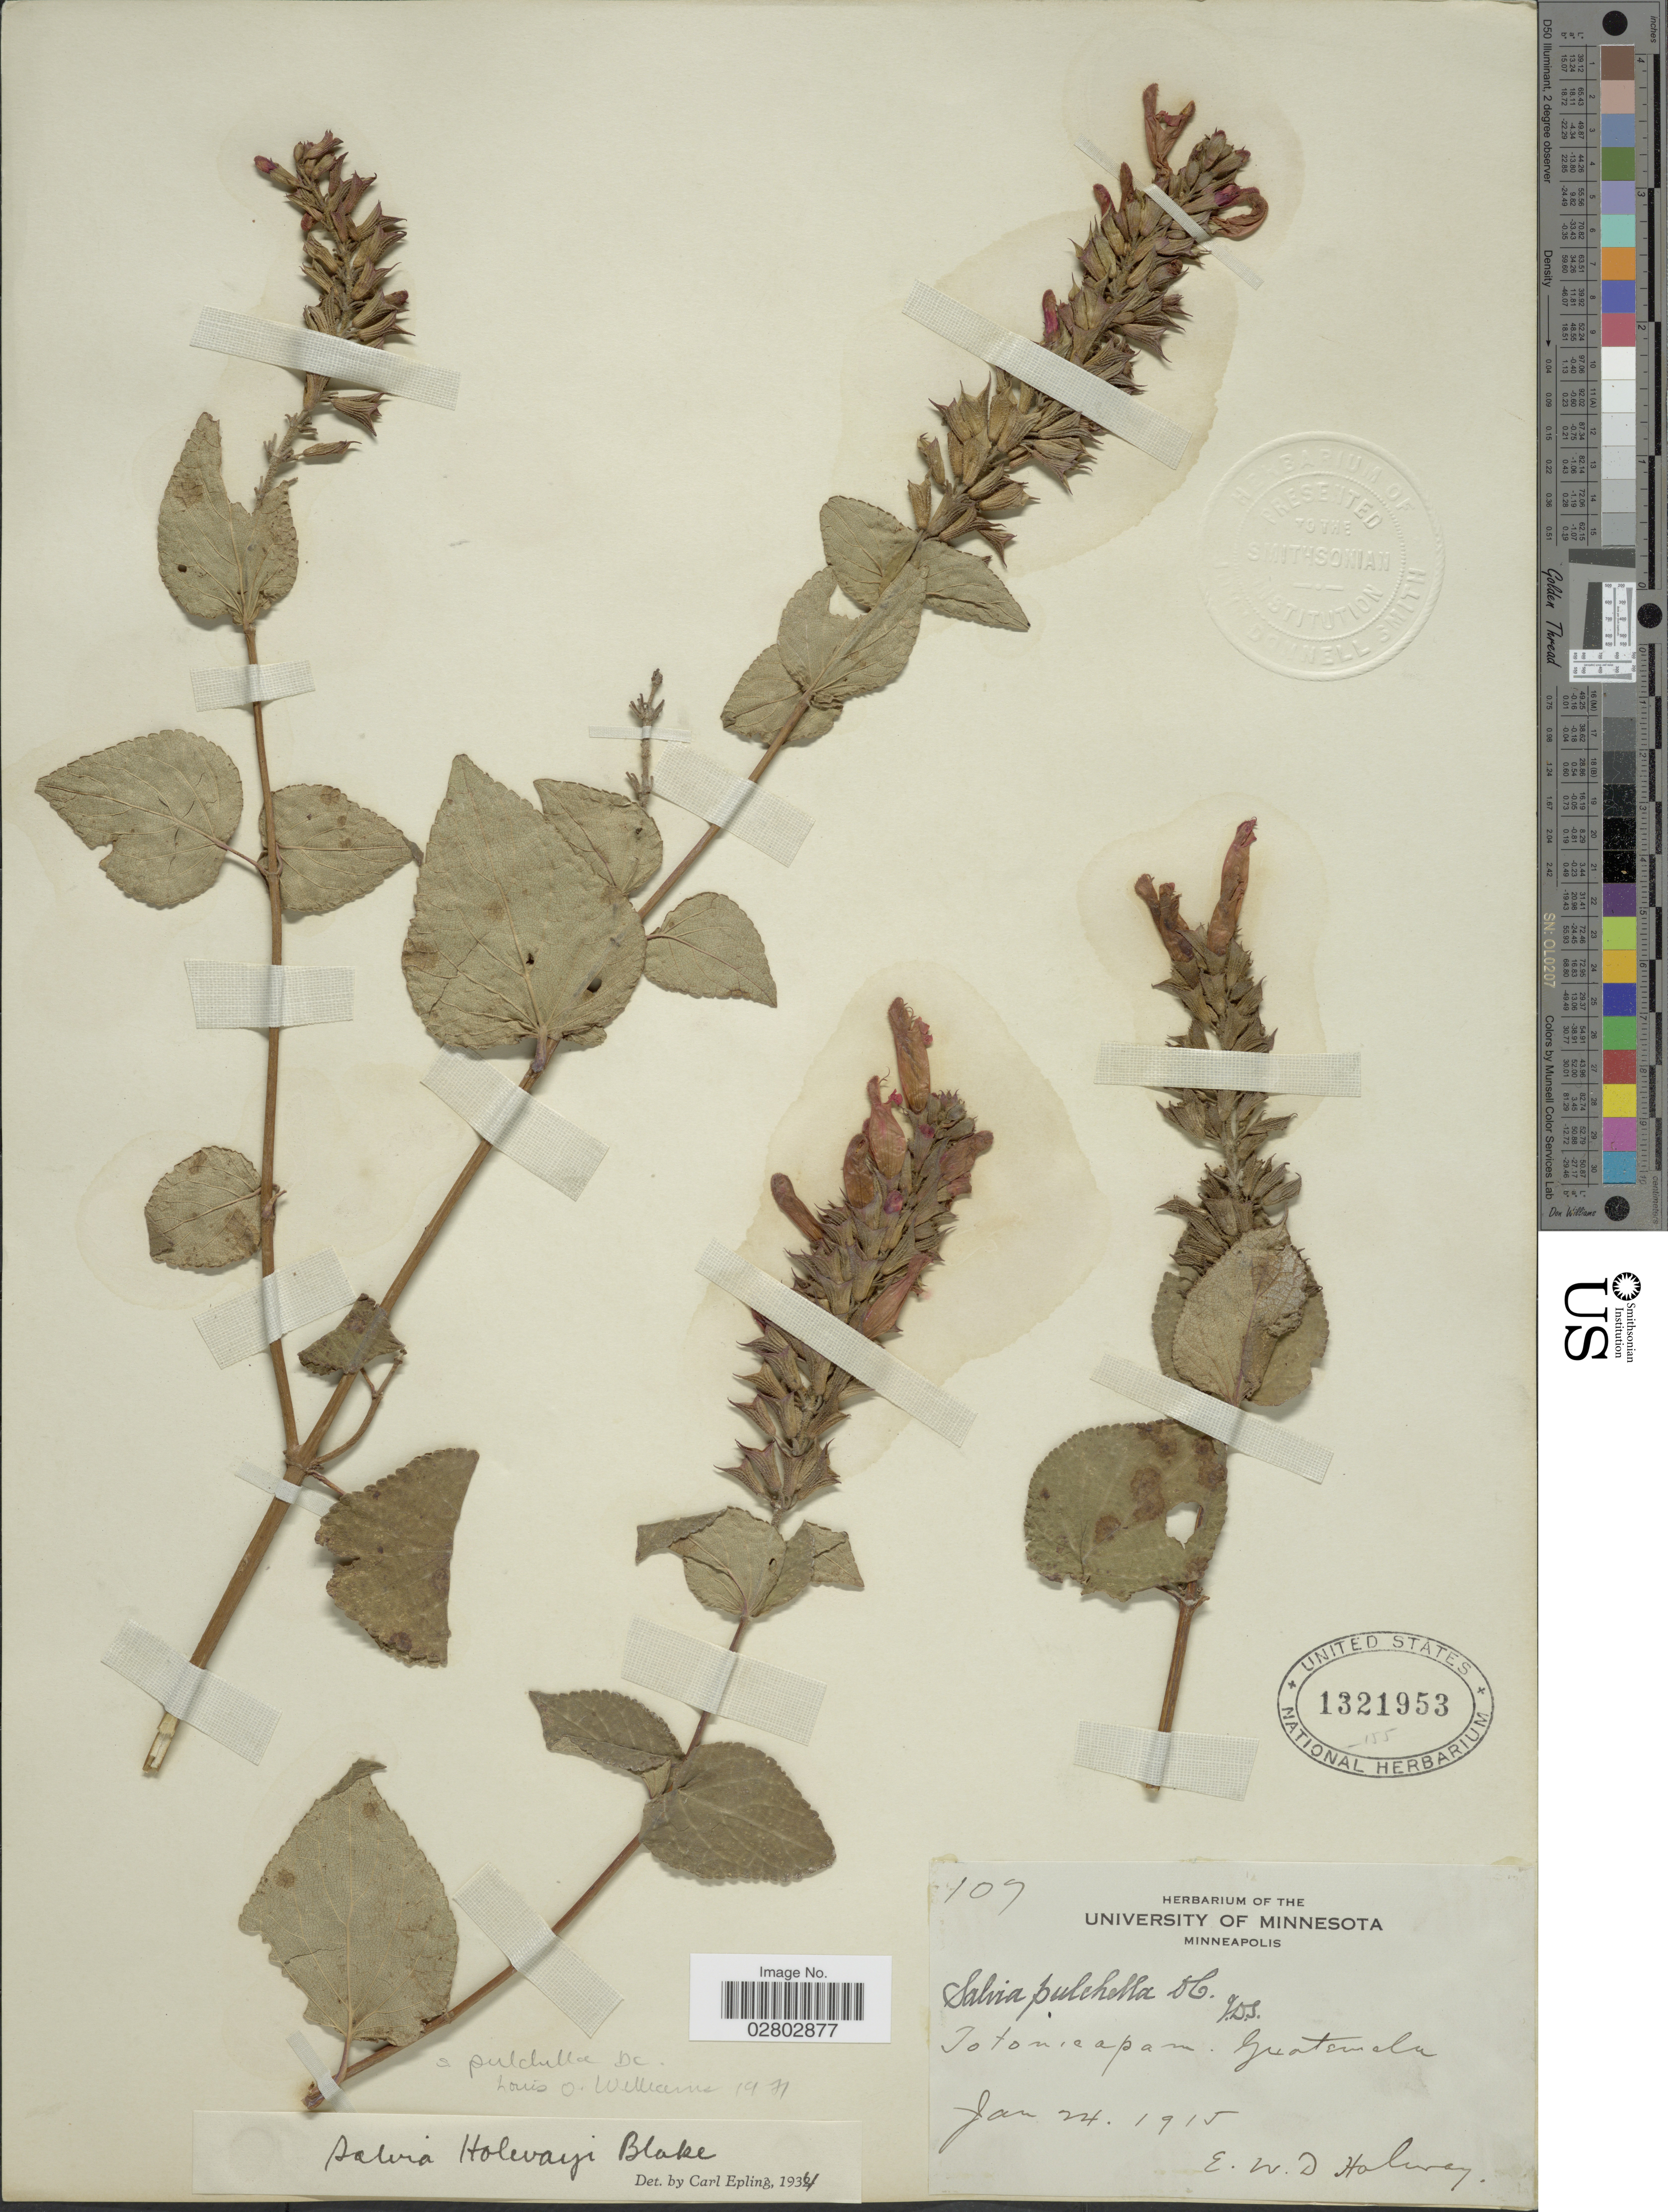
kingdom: Plantae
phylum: Tracheophyta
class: Magnoliopsida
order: Lamiales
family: Lamiaceae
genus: Salvia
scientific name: Salvia pulchella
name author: DC.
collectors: E. W. D. Holway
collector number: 107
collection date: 1915-01-24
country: Guatemala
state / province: Totonicapan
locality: Totonicapan, Guatemala.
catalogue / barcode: US 1321953